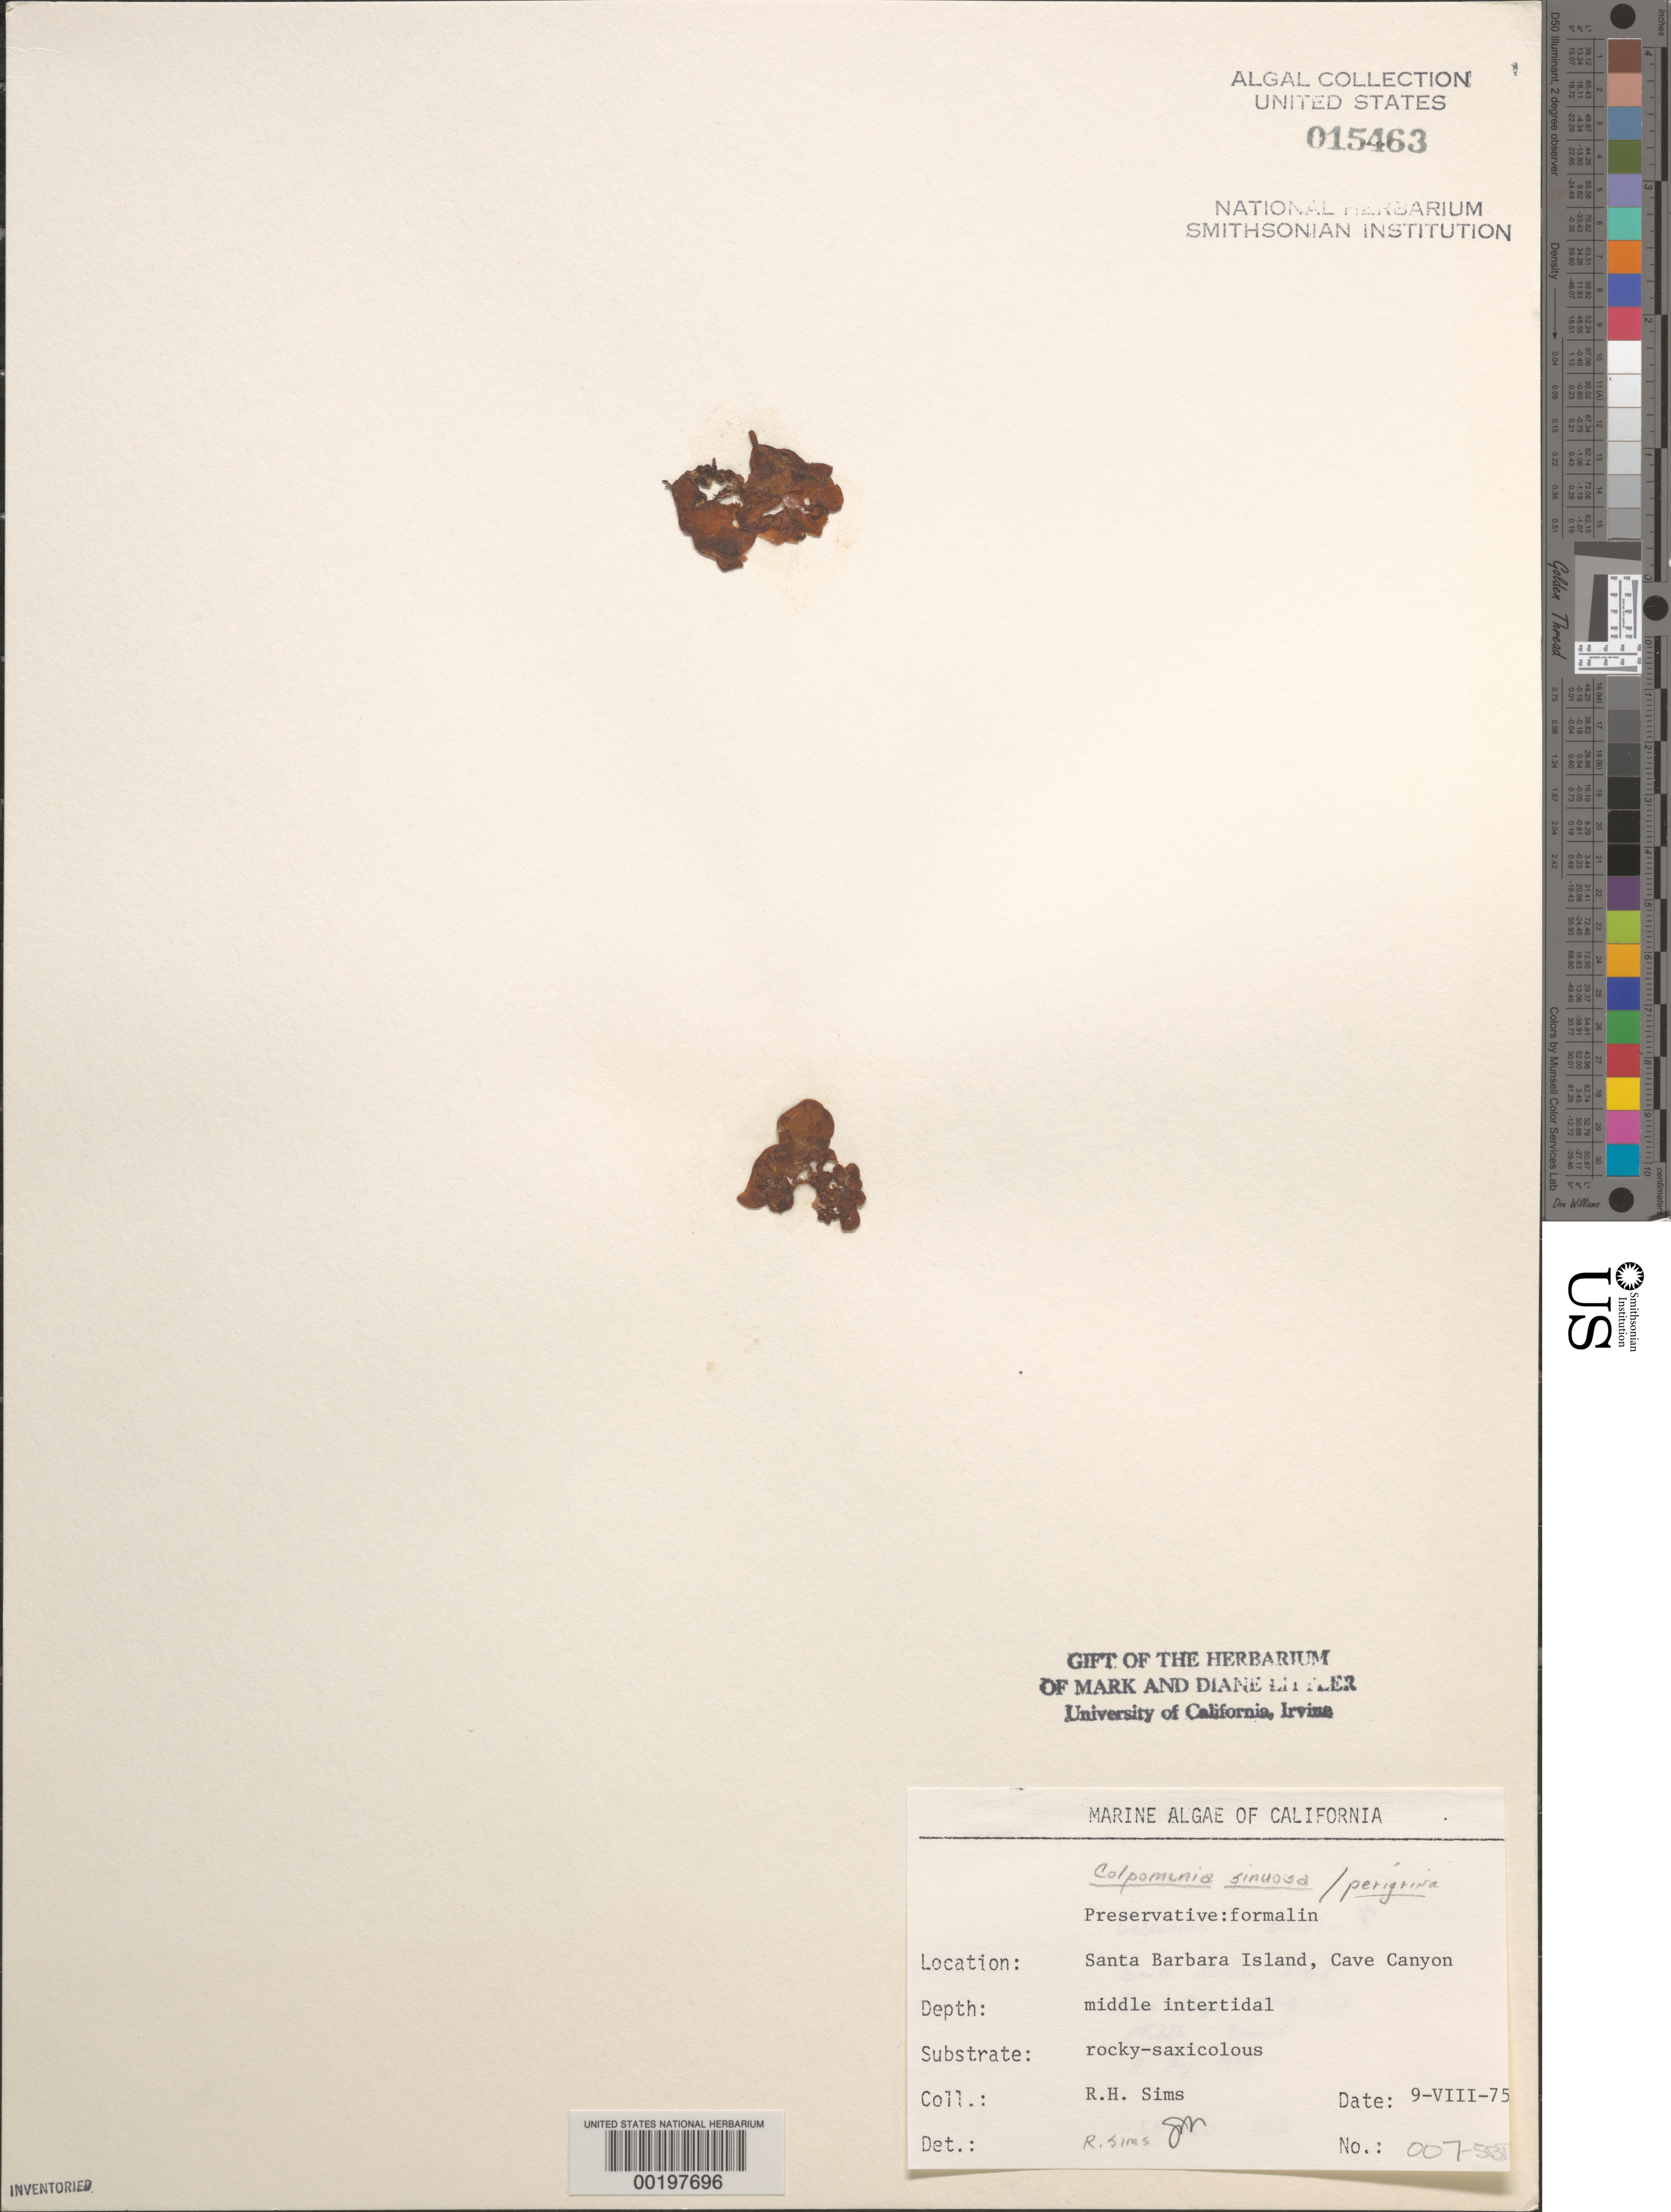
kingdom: Chromista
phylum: Ochrophyta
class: Phaeophyceae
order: Scytosiphonales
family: Scytosiphonaceae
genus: Colpomenia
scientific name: Colpomenia sinuosa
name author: (K. Mert. ex Roth) Derbes & Solier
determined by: Sims, Robert H.; Murray, S. N.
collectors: R. H. Sims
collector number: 007-sbi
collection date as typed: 09 Aug 1975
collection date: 1975-08-09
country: United States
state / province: California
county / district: Santa Barbara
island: Santa Barbara Island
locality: Cave Canyon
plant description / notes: BLM-SOCALBIGHT Rocky Intertidal Survey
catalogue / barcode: US 15463